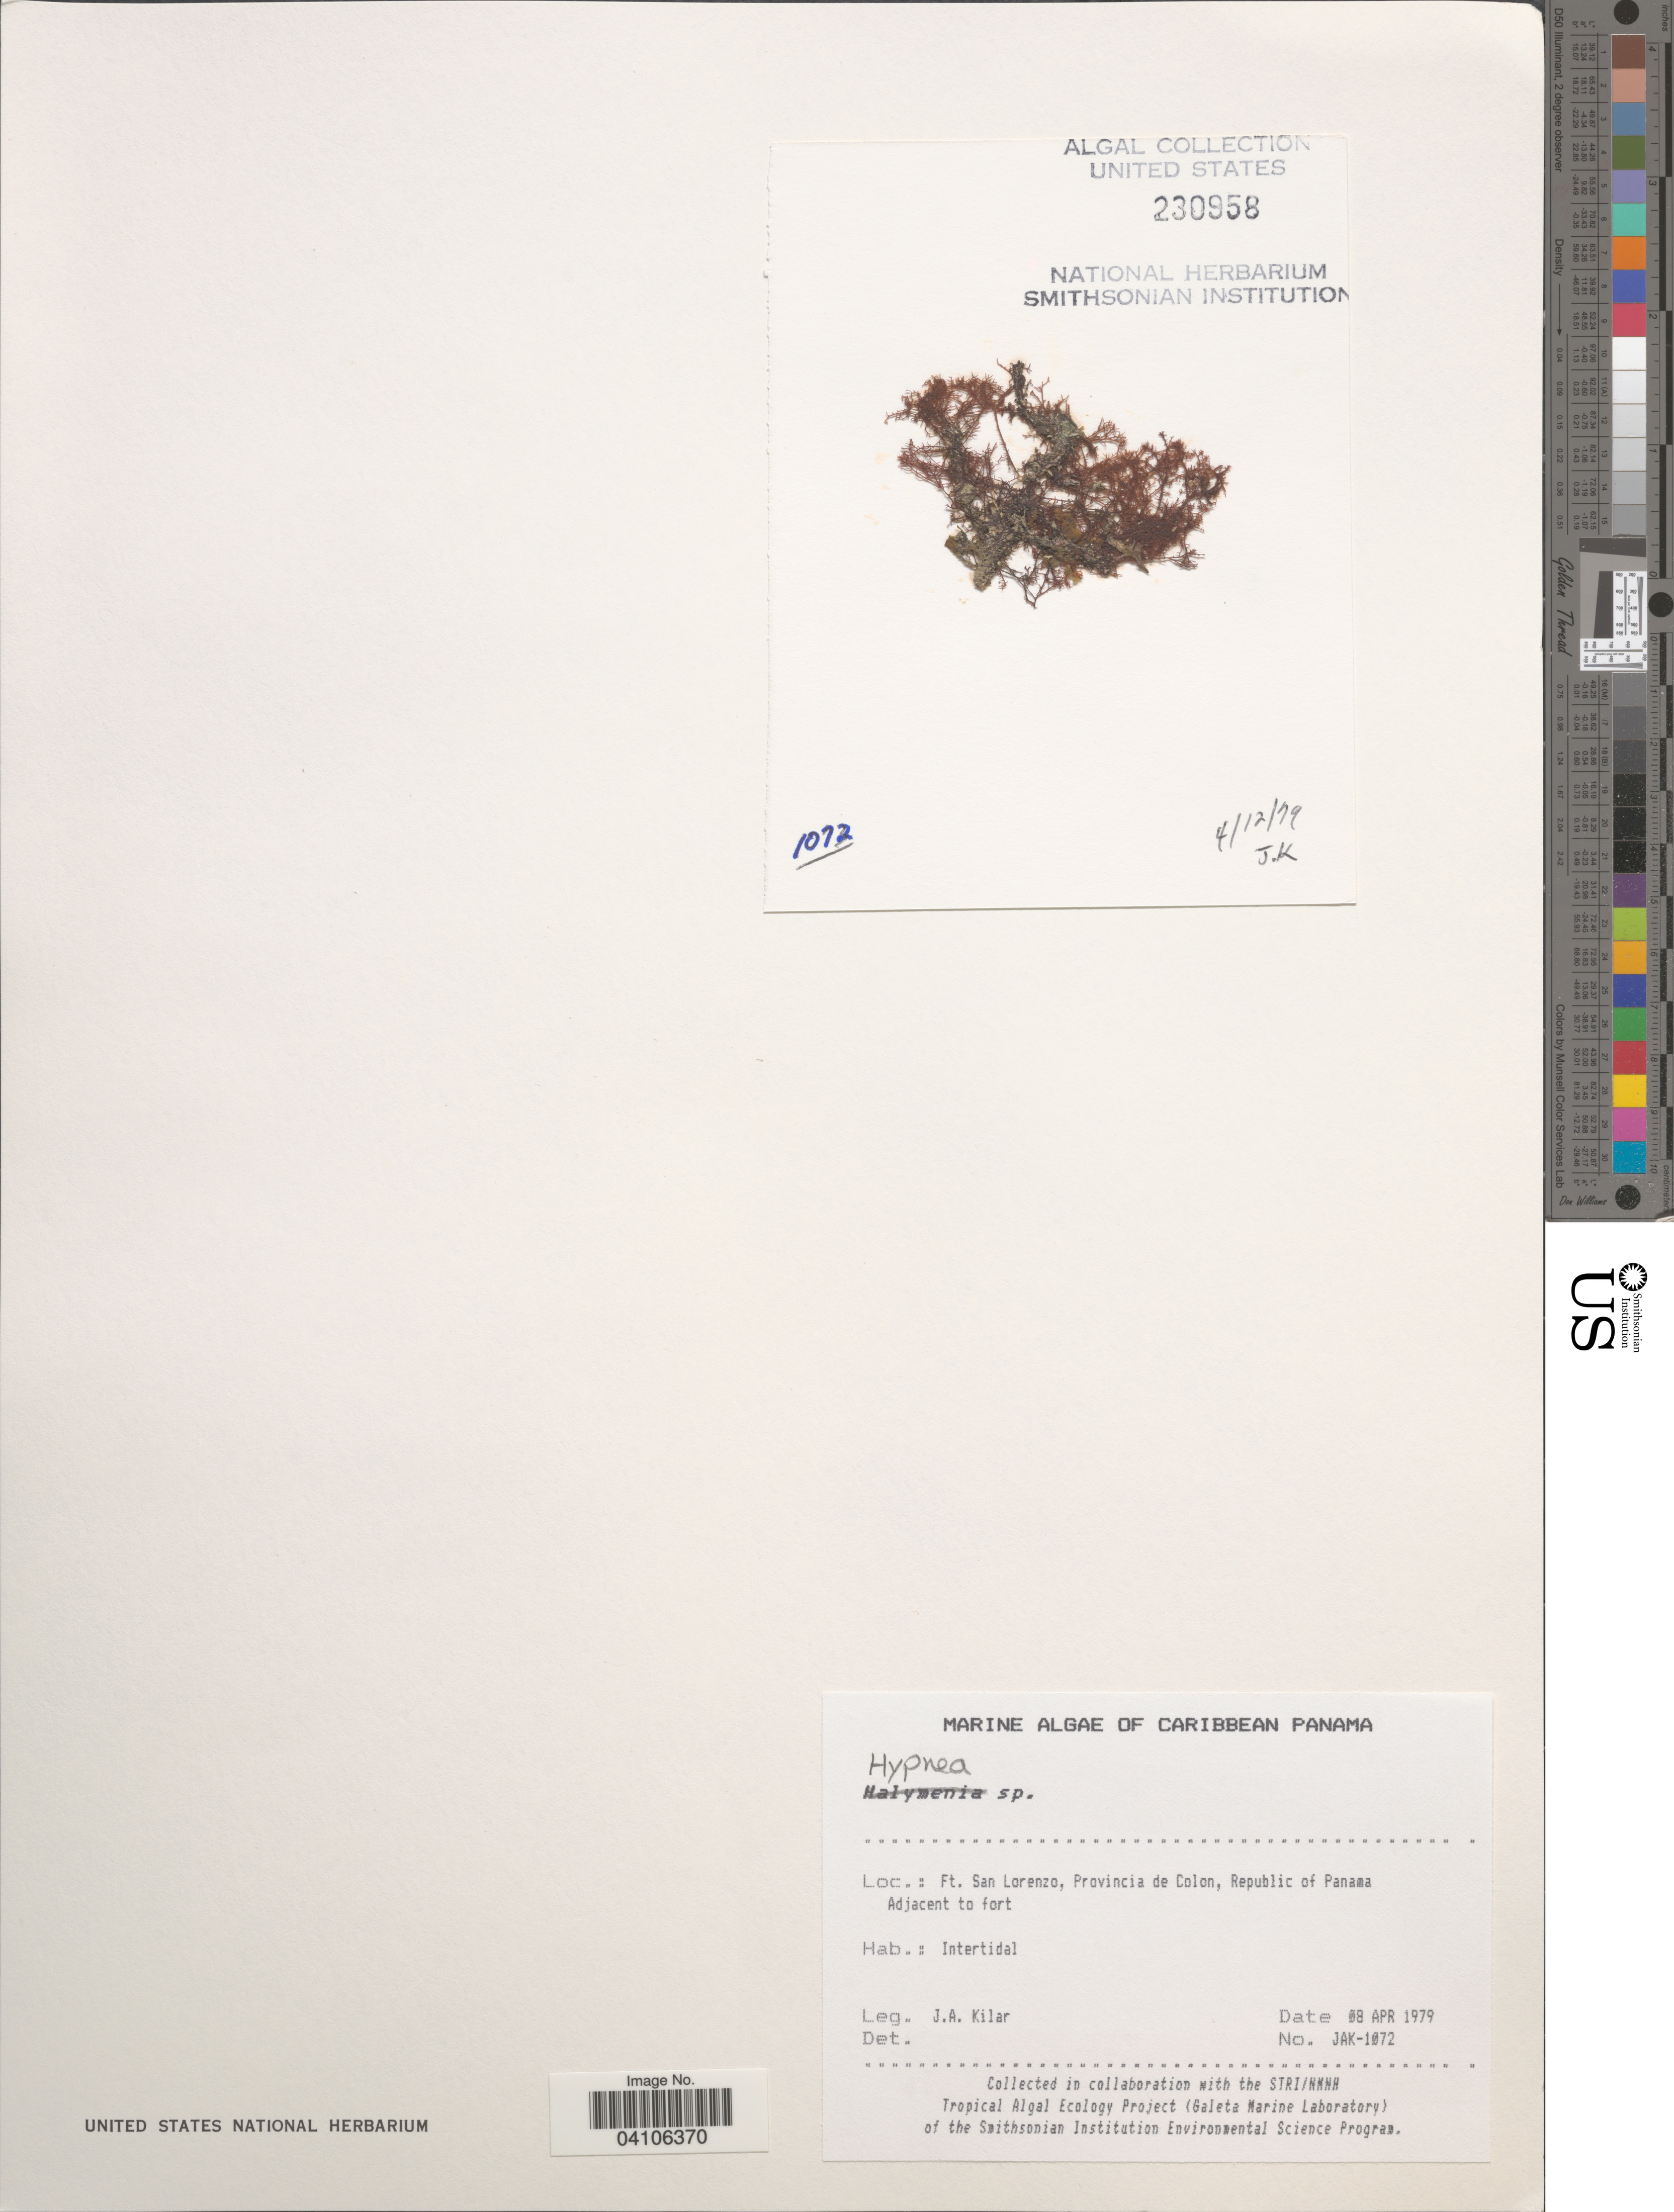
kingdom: Plantae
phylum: Rhodophyta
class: Florideophyceae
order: Gigartinales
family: Cystocloniaceae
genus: Hypnea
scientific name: Hypnea sp.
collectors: J. A. Kilar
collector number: JAK-1072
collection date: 1979-04-08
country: Panama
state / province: Colón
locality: Caribbean Panama. Ft. San Lorenzo, Republic of Panama. Adjacent to fort.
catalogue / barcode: US 230958